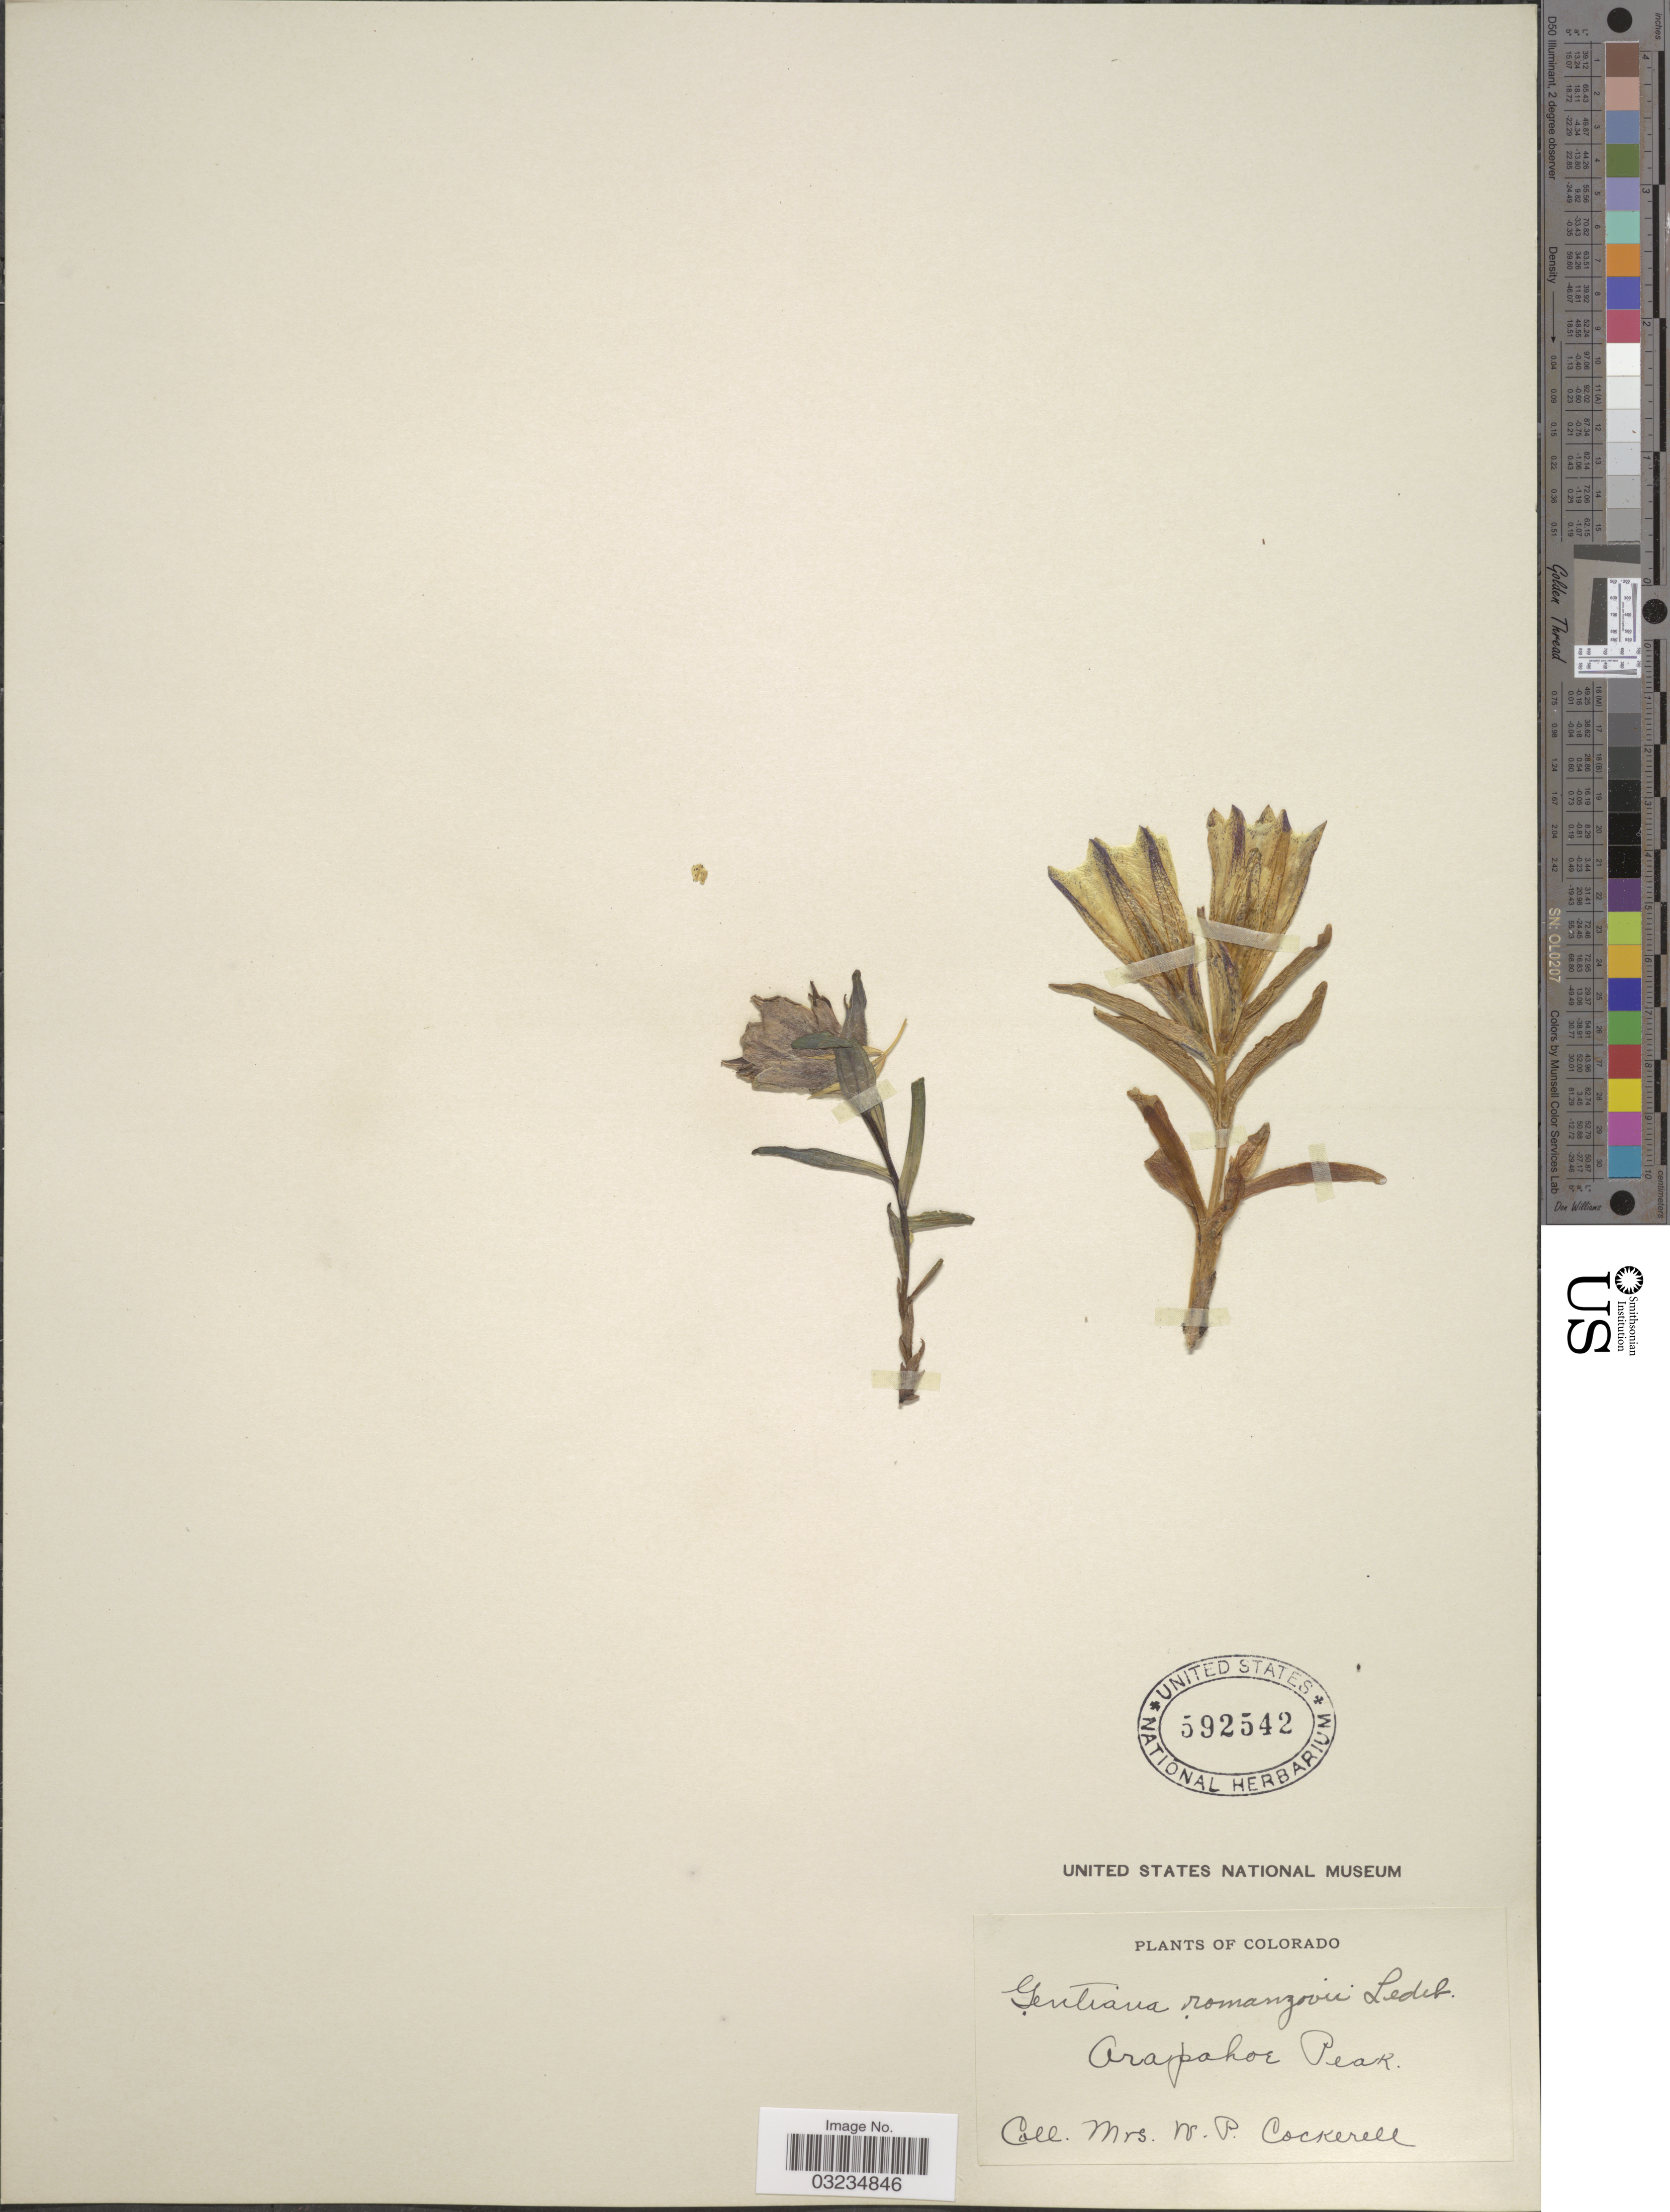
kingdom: Plantae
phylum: Tracheophyta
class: Magnoliopsida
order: Gentianales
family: Gentianaceae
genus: Gentiana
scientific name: Gentiana romanzovii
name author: Ledeb. ex Bunge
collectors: W. Cockerell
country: United States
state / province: Colorado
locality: Arapahoe Peak.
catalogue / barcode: US 592542